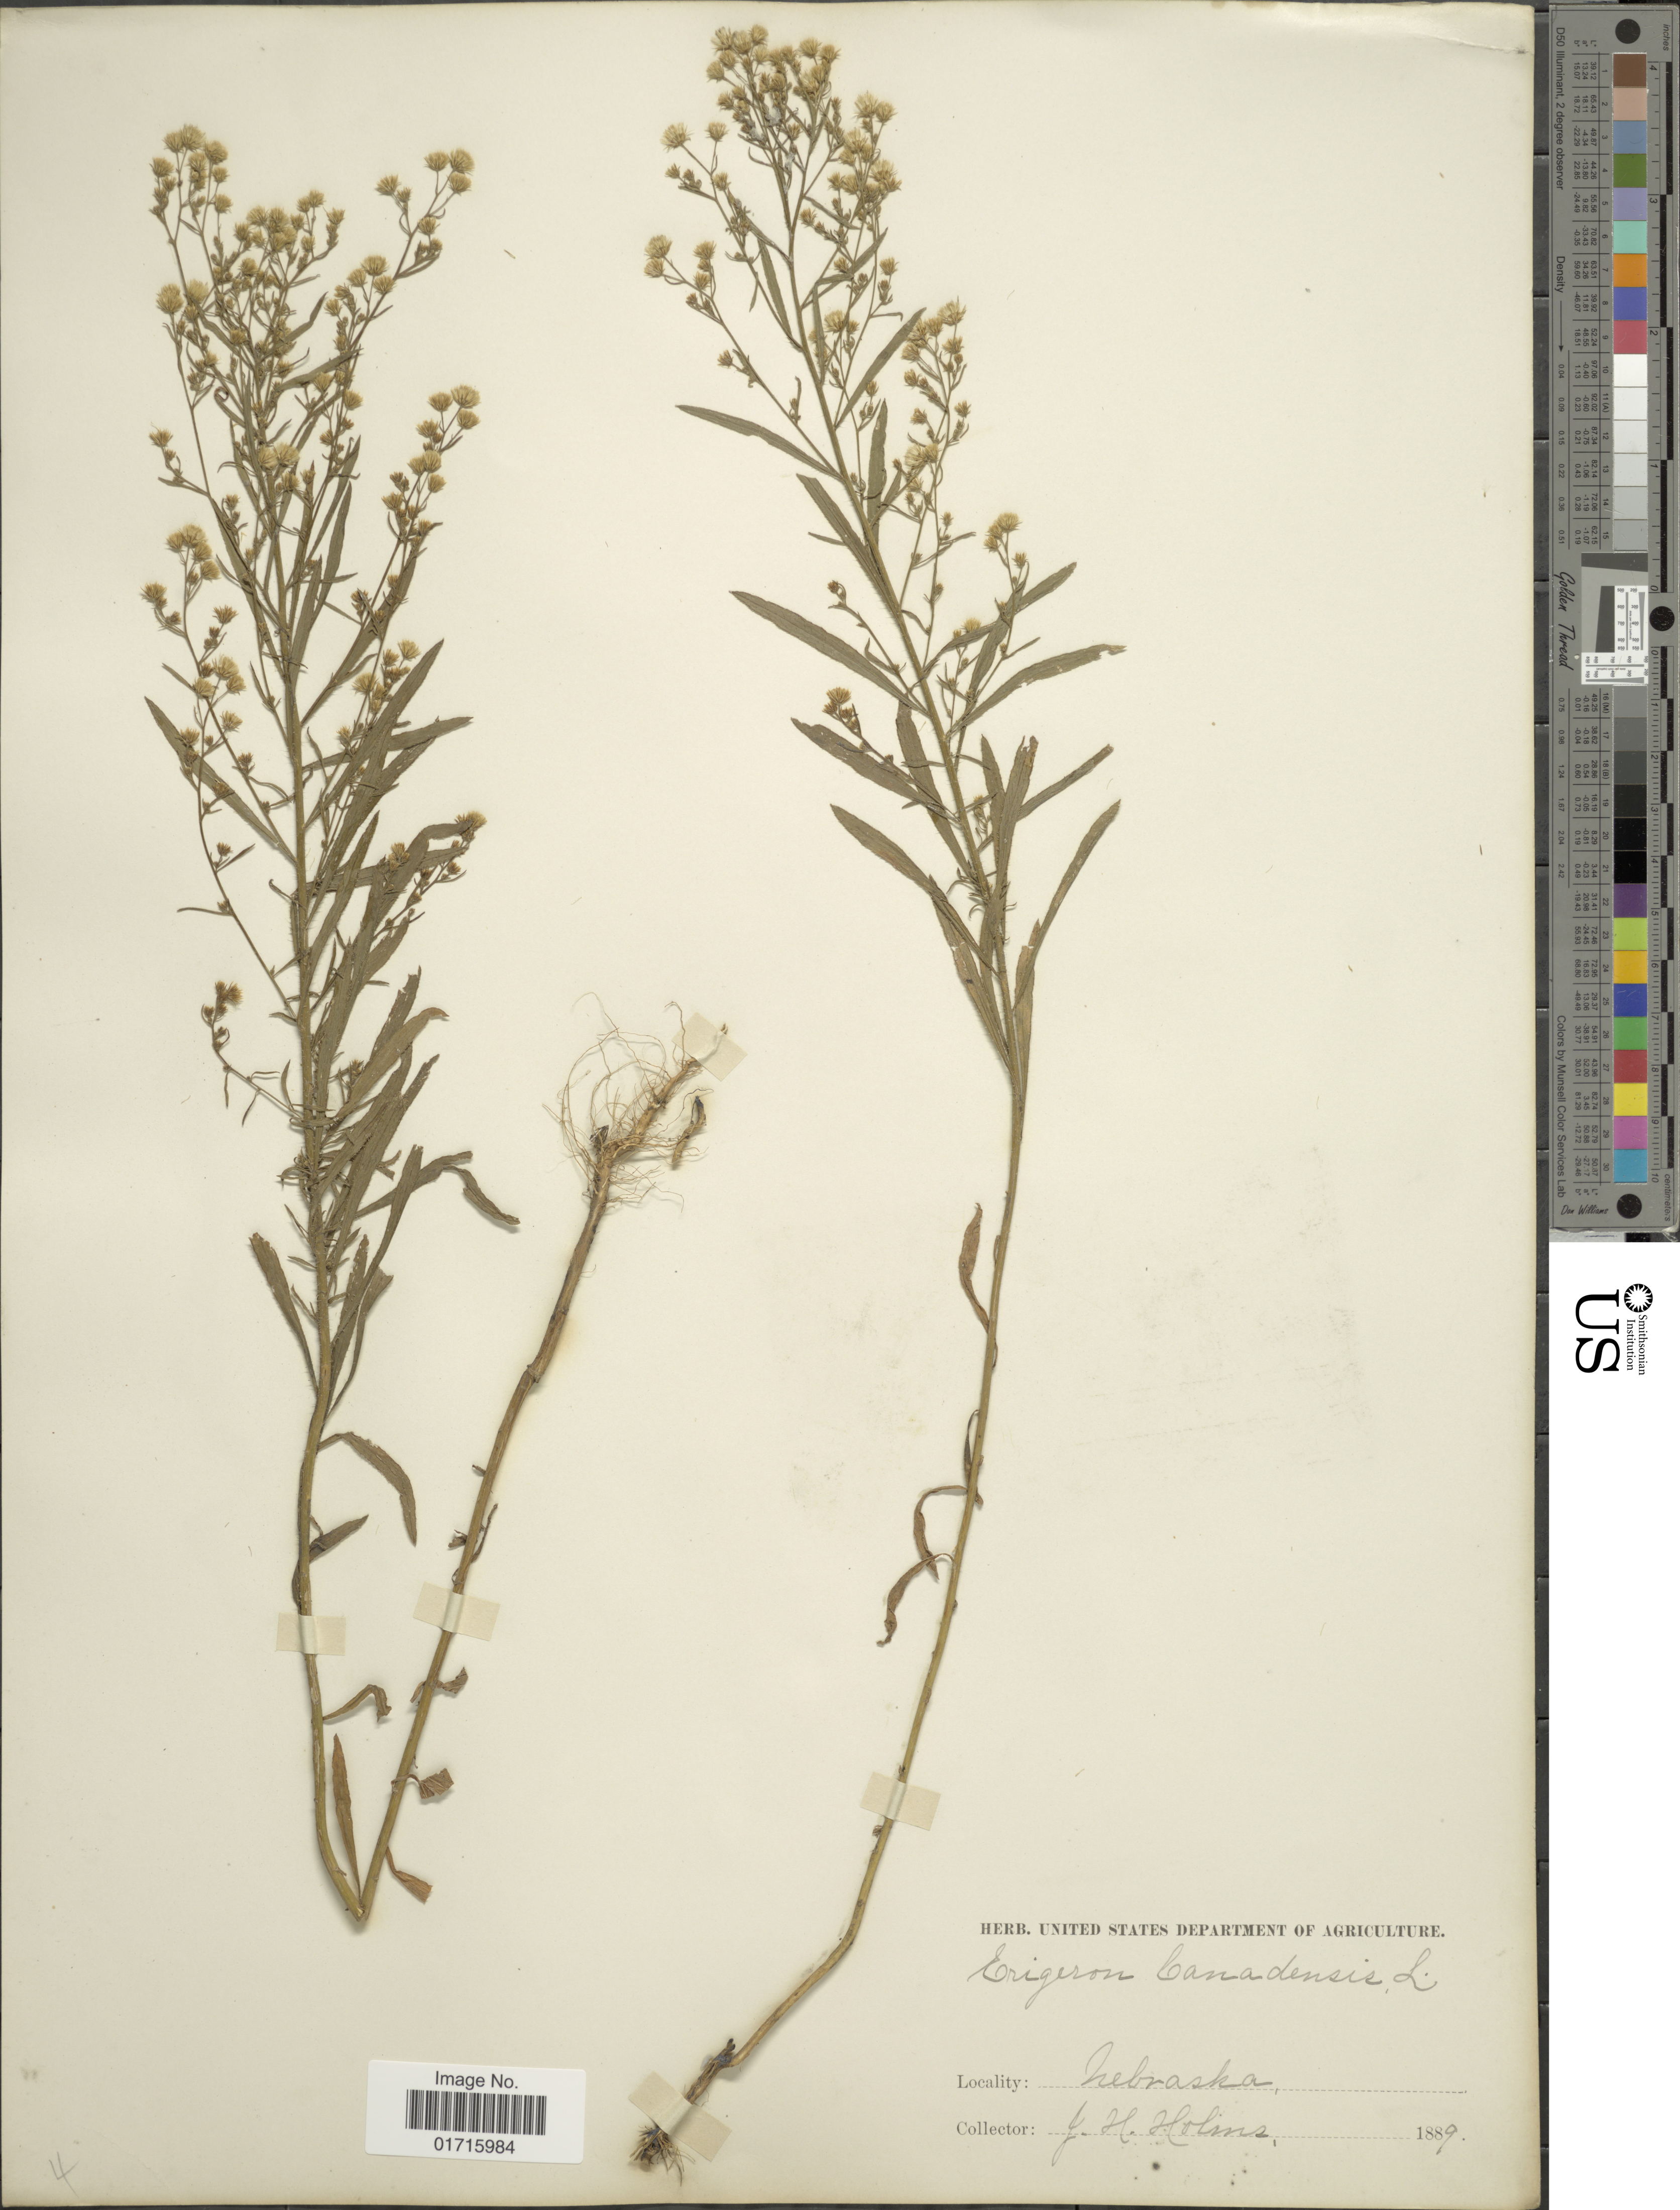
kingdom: Plantae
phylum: Tracheophyta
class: Magnoliopsida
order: Asterales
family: Asteraceae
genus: Conyza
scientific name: Conyza canadensis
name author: (L.) Cronq.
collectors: J. H. Holms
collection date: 1889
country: United States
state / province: Nebraska